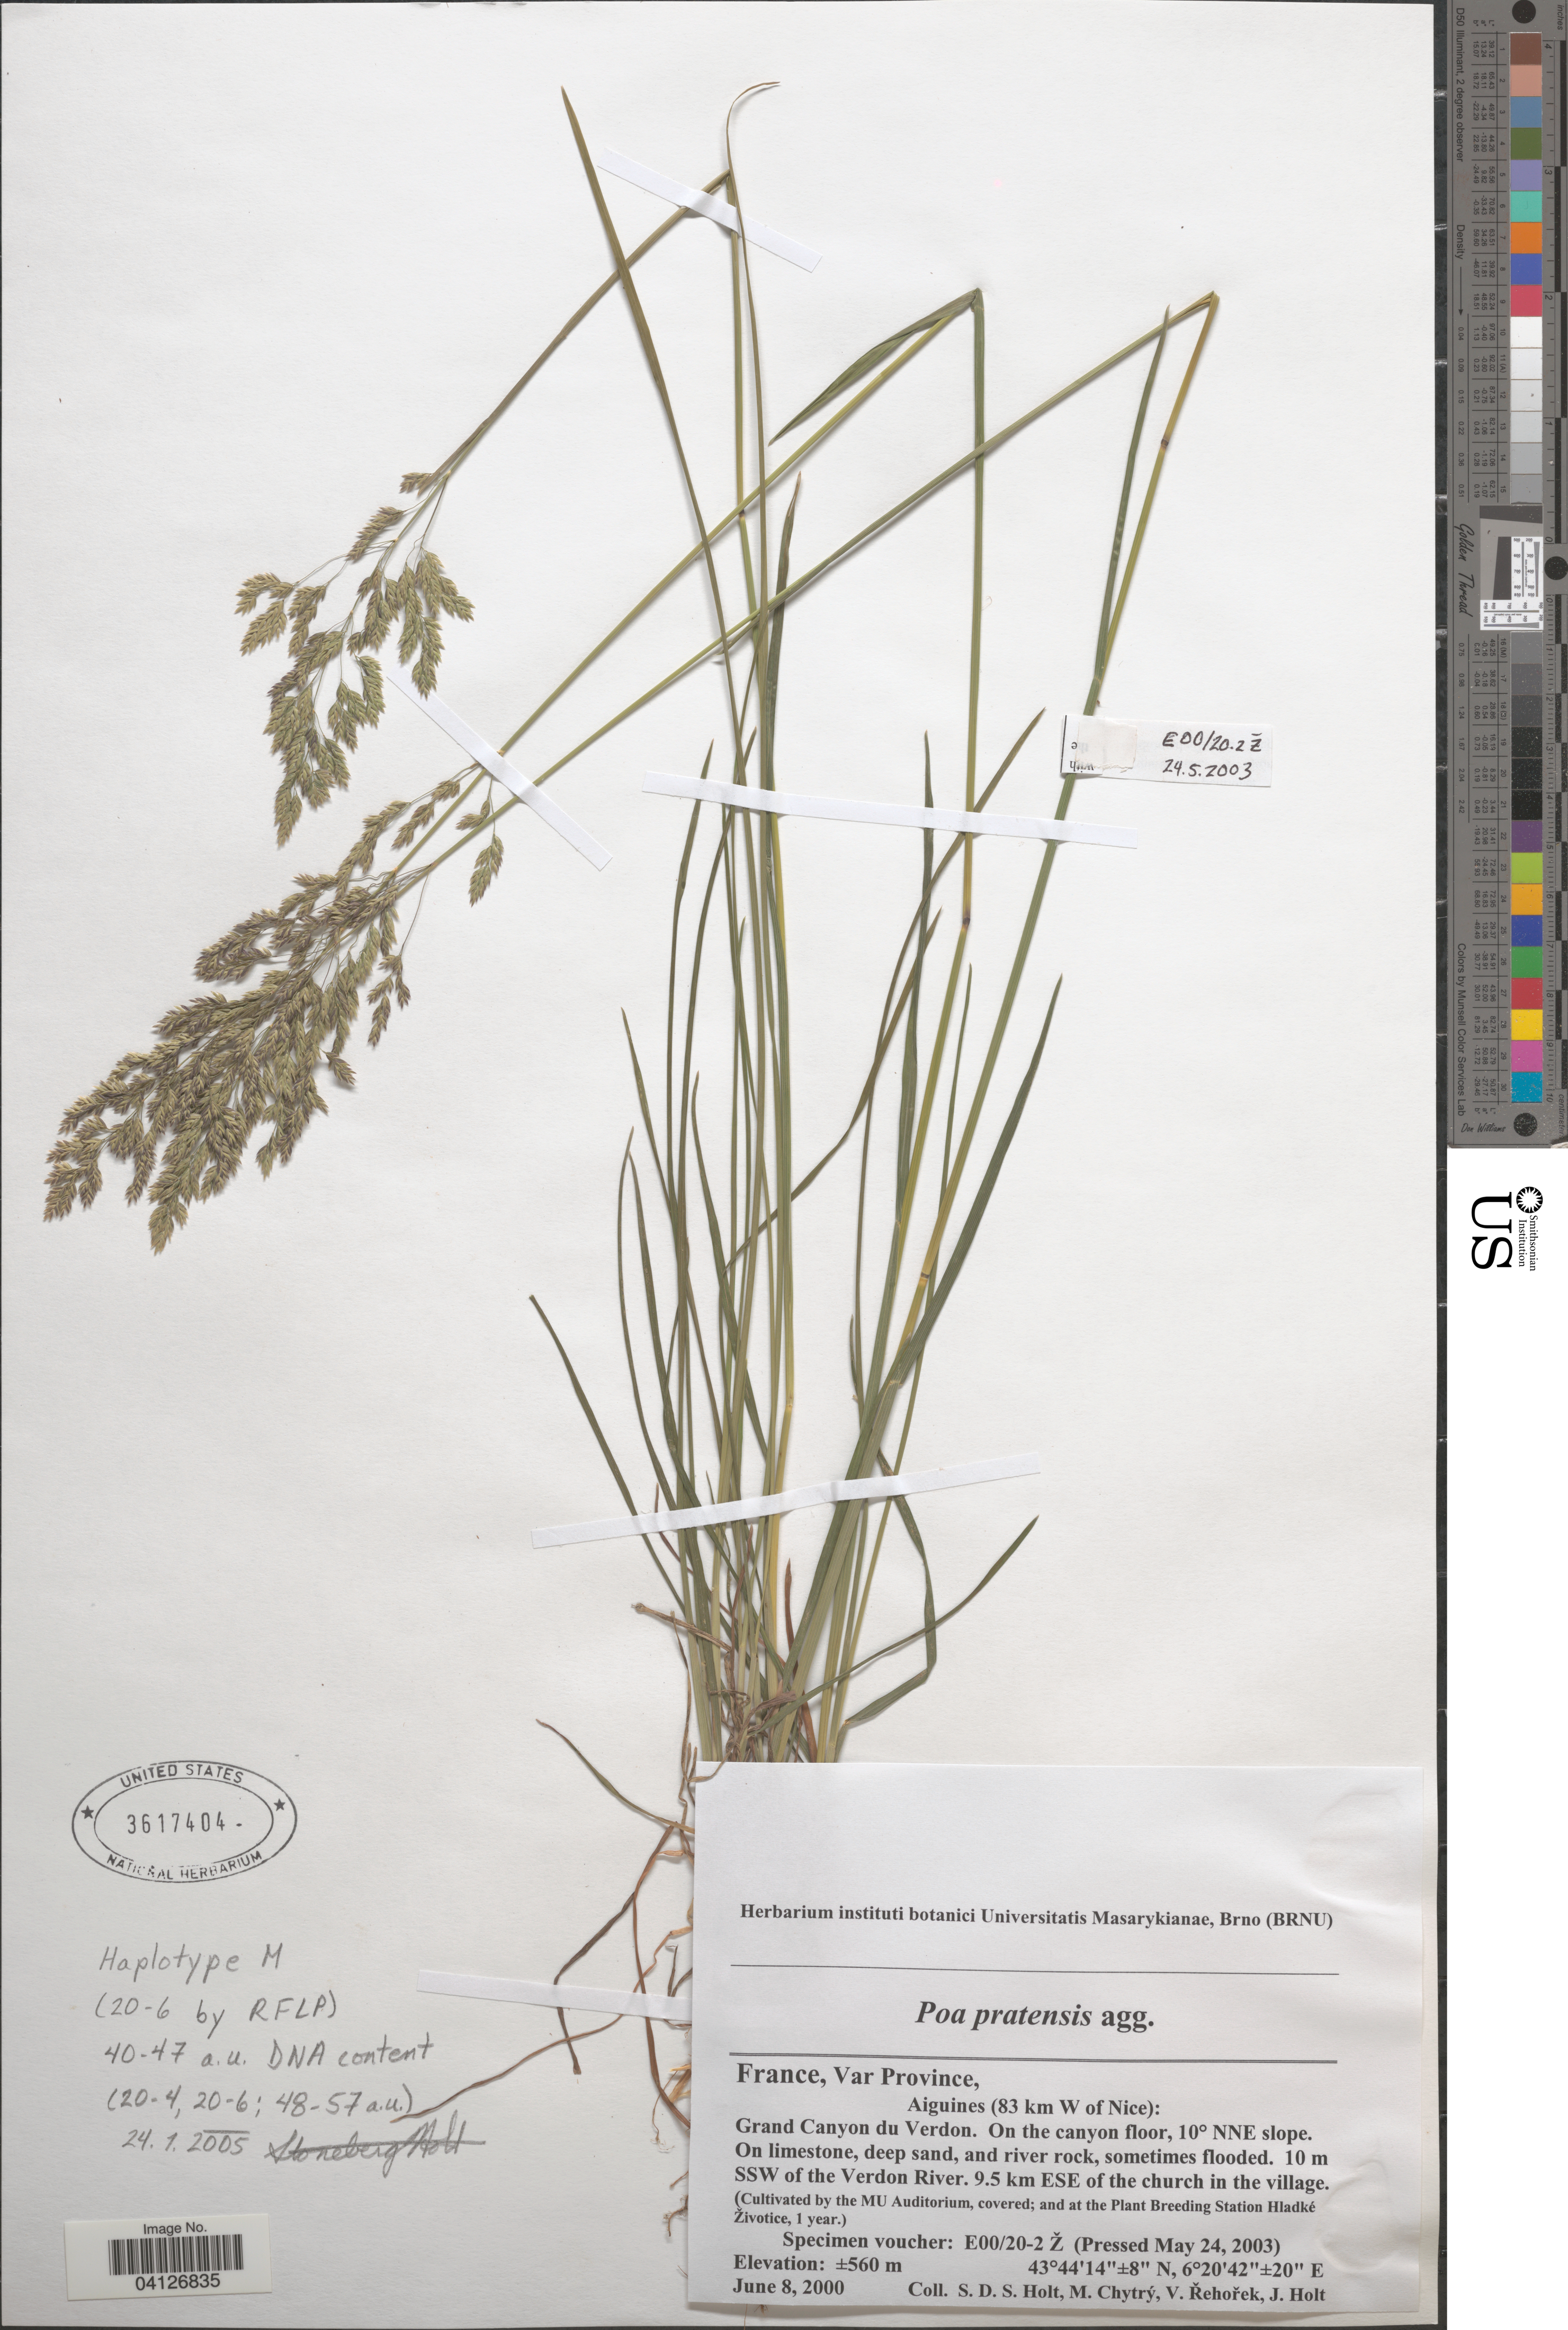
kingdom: Plantae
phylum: Tracheophyta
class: Liliopsida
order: Poales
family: Poaceae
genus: Poa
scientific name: Poa pratensis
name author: L.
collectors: Ex herb. instituti botanici Universitatis Masarykianae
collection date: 2003-05-24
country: Czechia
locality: By the MU Auditorium, covered; and at the Plant Breeding Station Hladké Životice, 1 year.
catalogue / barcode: US 3617404